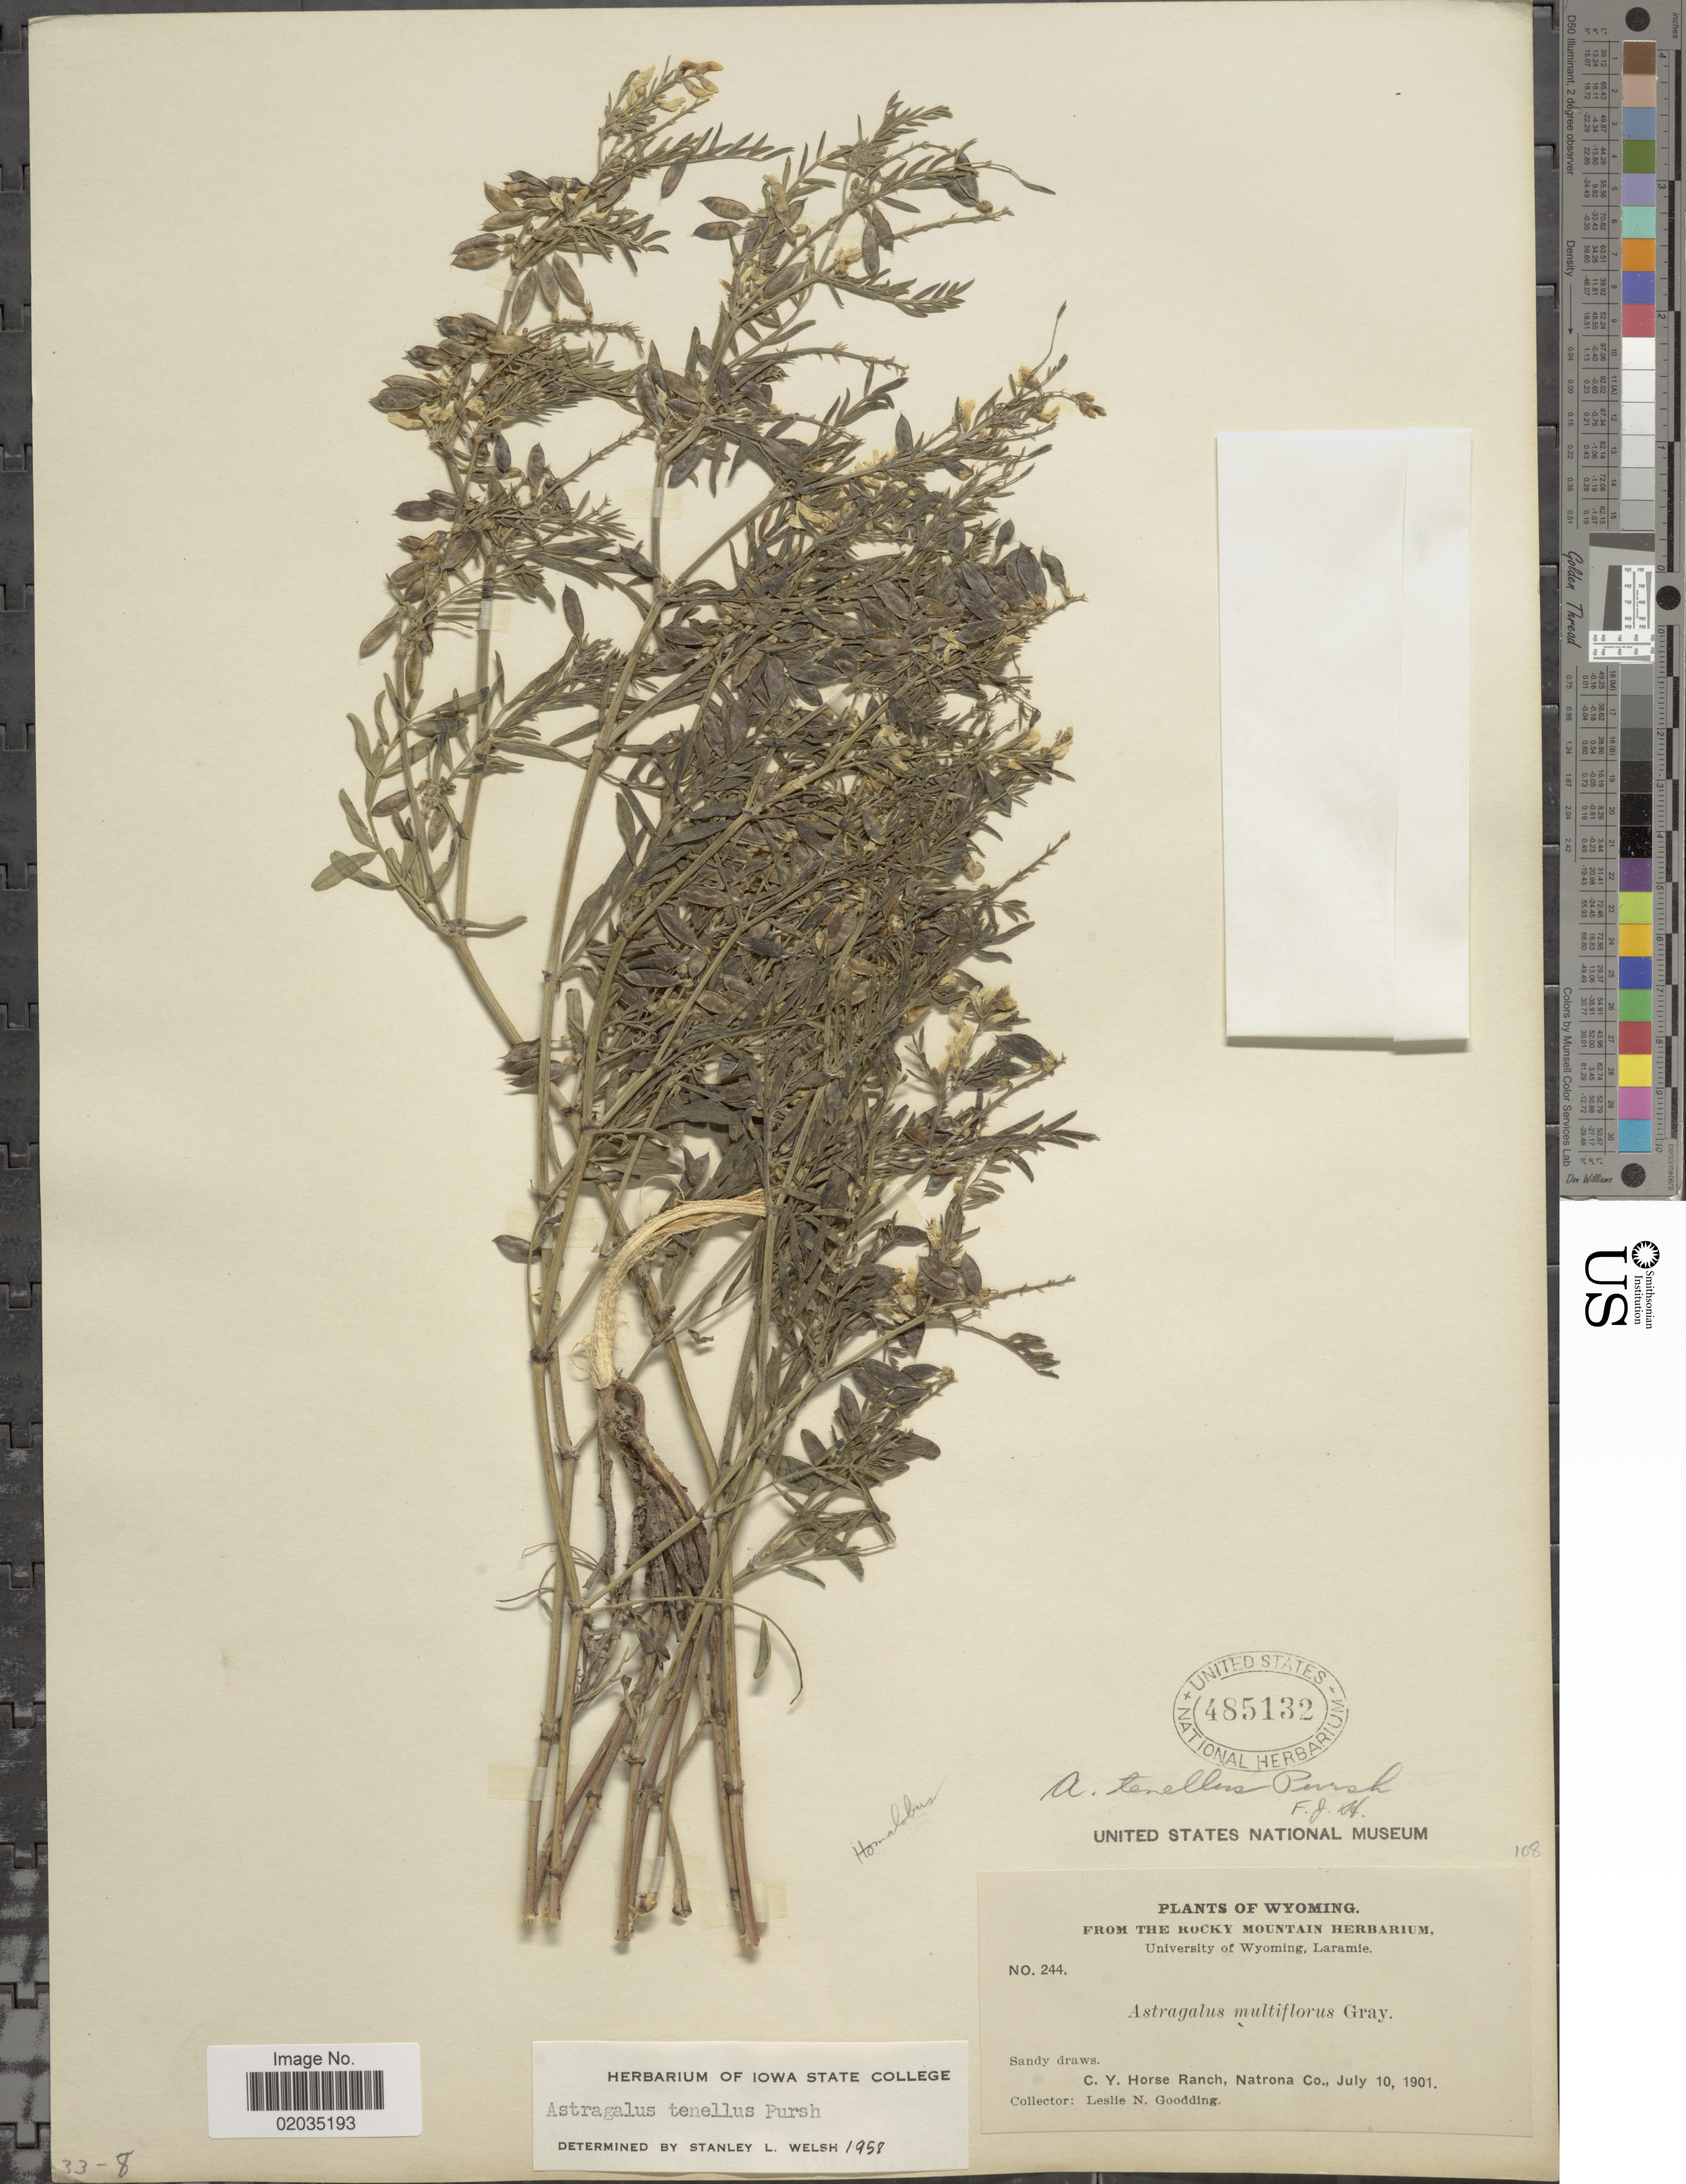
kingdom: Plantae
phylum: Tracheophyta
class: Magnoliopsida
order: Fabales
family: Fabaceae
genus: Astragalus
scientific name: Astragalus tenellus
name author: Pursh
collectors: L. N. Goodding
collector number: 244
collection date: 1901-07-10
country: United States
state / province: Wyoming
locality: Sandy draws, C. Y. Horse Ranch, Natrona Co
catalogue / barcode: US 485132